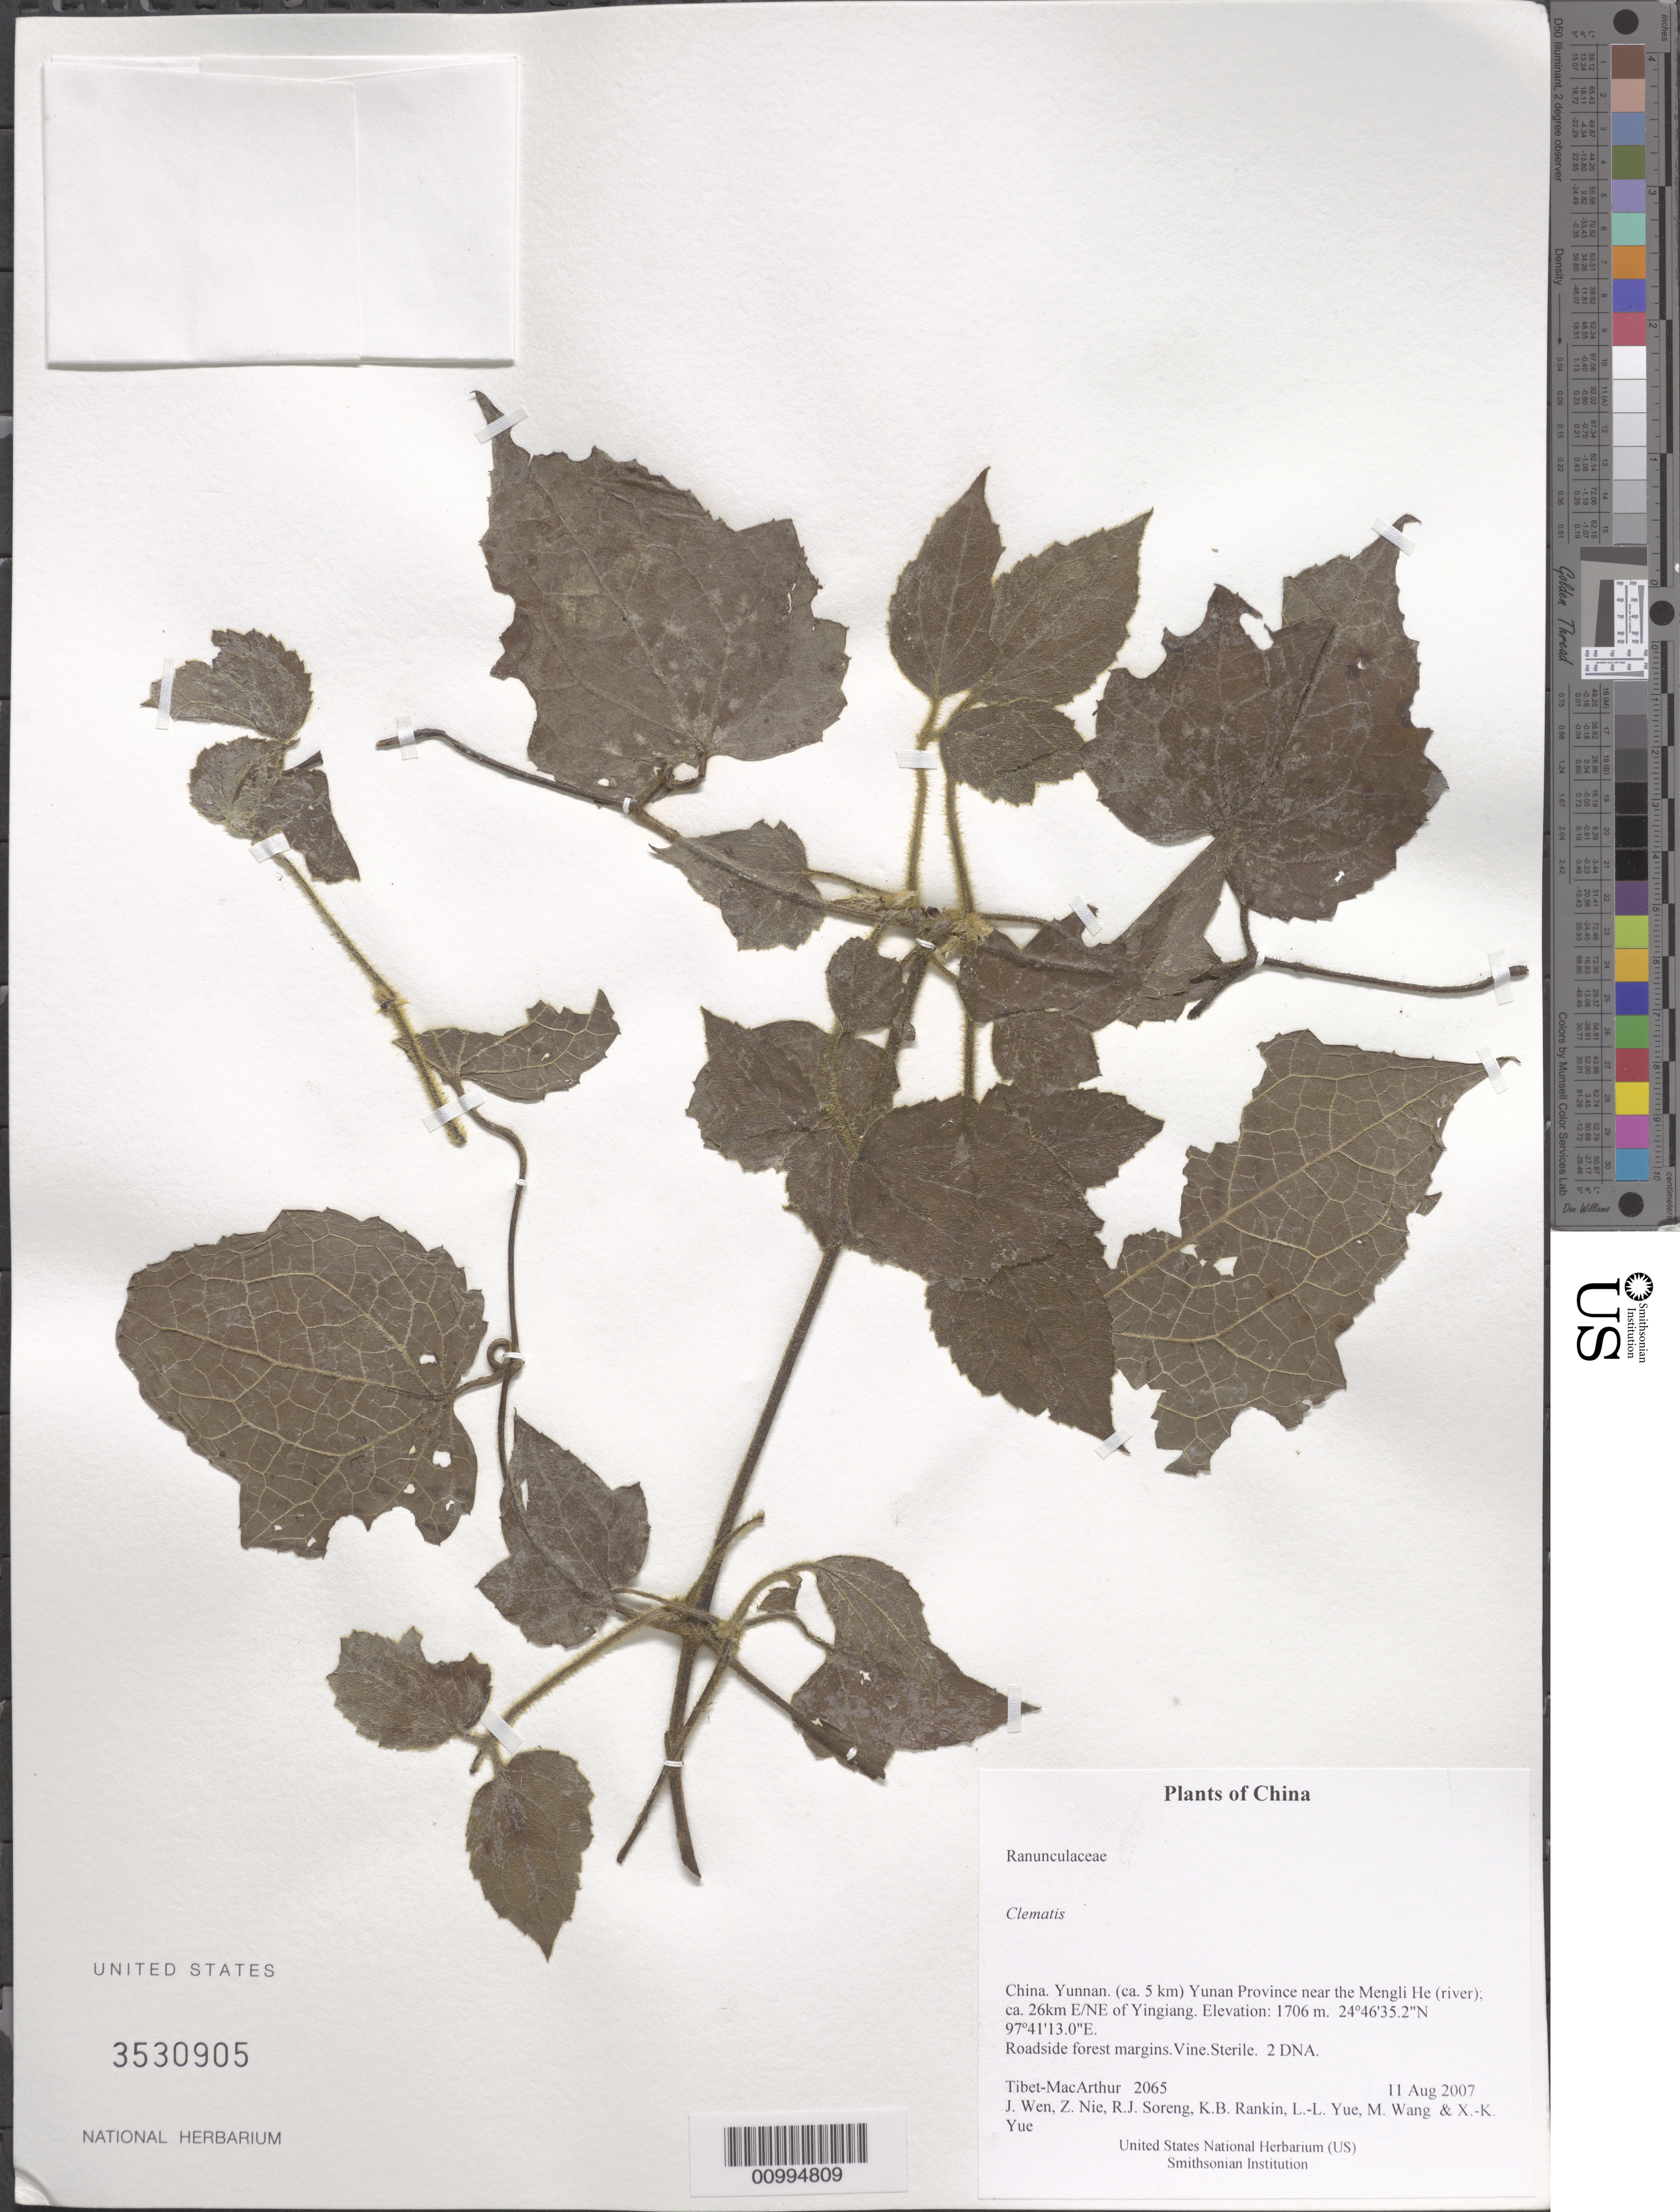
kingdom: Plantae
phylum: Tracheophyta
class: Magnoliopsida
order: Ranunculales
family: Ranunculaceae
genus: Clematis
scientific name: Clematis sp.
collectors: Tibet-MacArthur, J. Wen, Z. Nie, R. J. Soreng, K. Rankin, L. Yue, M. Wang & X. Yue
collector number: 2065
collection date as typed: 11 Aug 2007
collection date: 2007-08-11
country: China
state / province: Yunnan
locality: (ca. 5 km) Yunan Province near the Mengli He (river); ca. 26km E/NE of Yingiang.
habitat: Roadside forest margins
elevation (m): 1706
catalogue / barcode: US 3530905